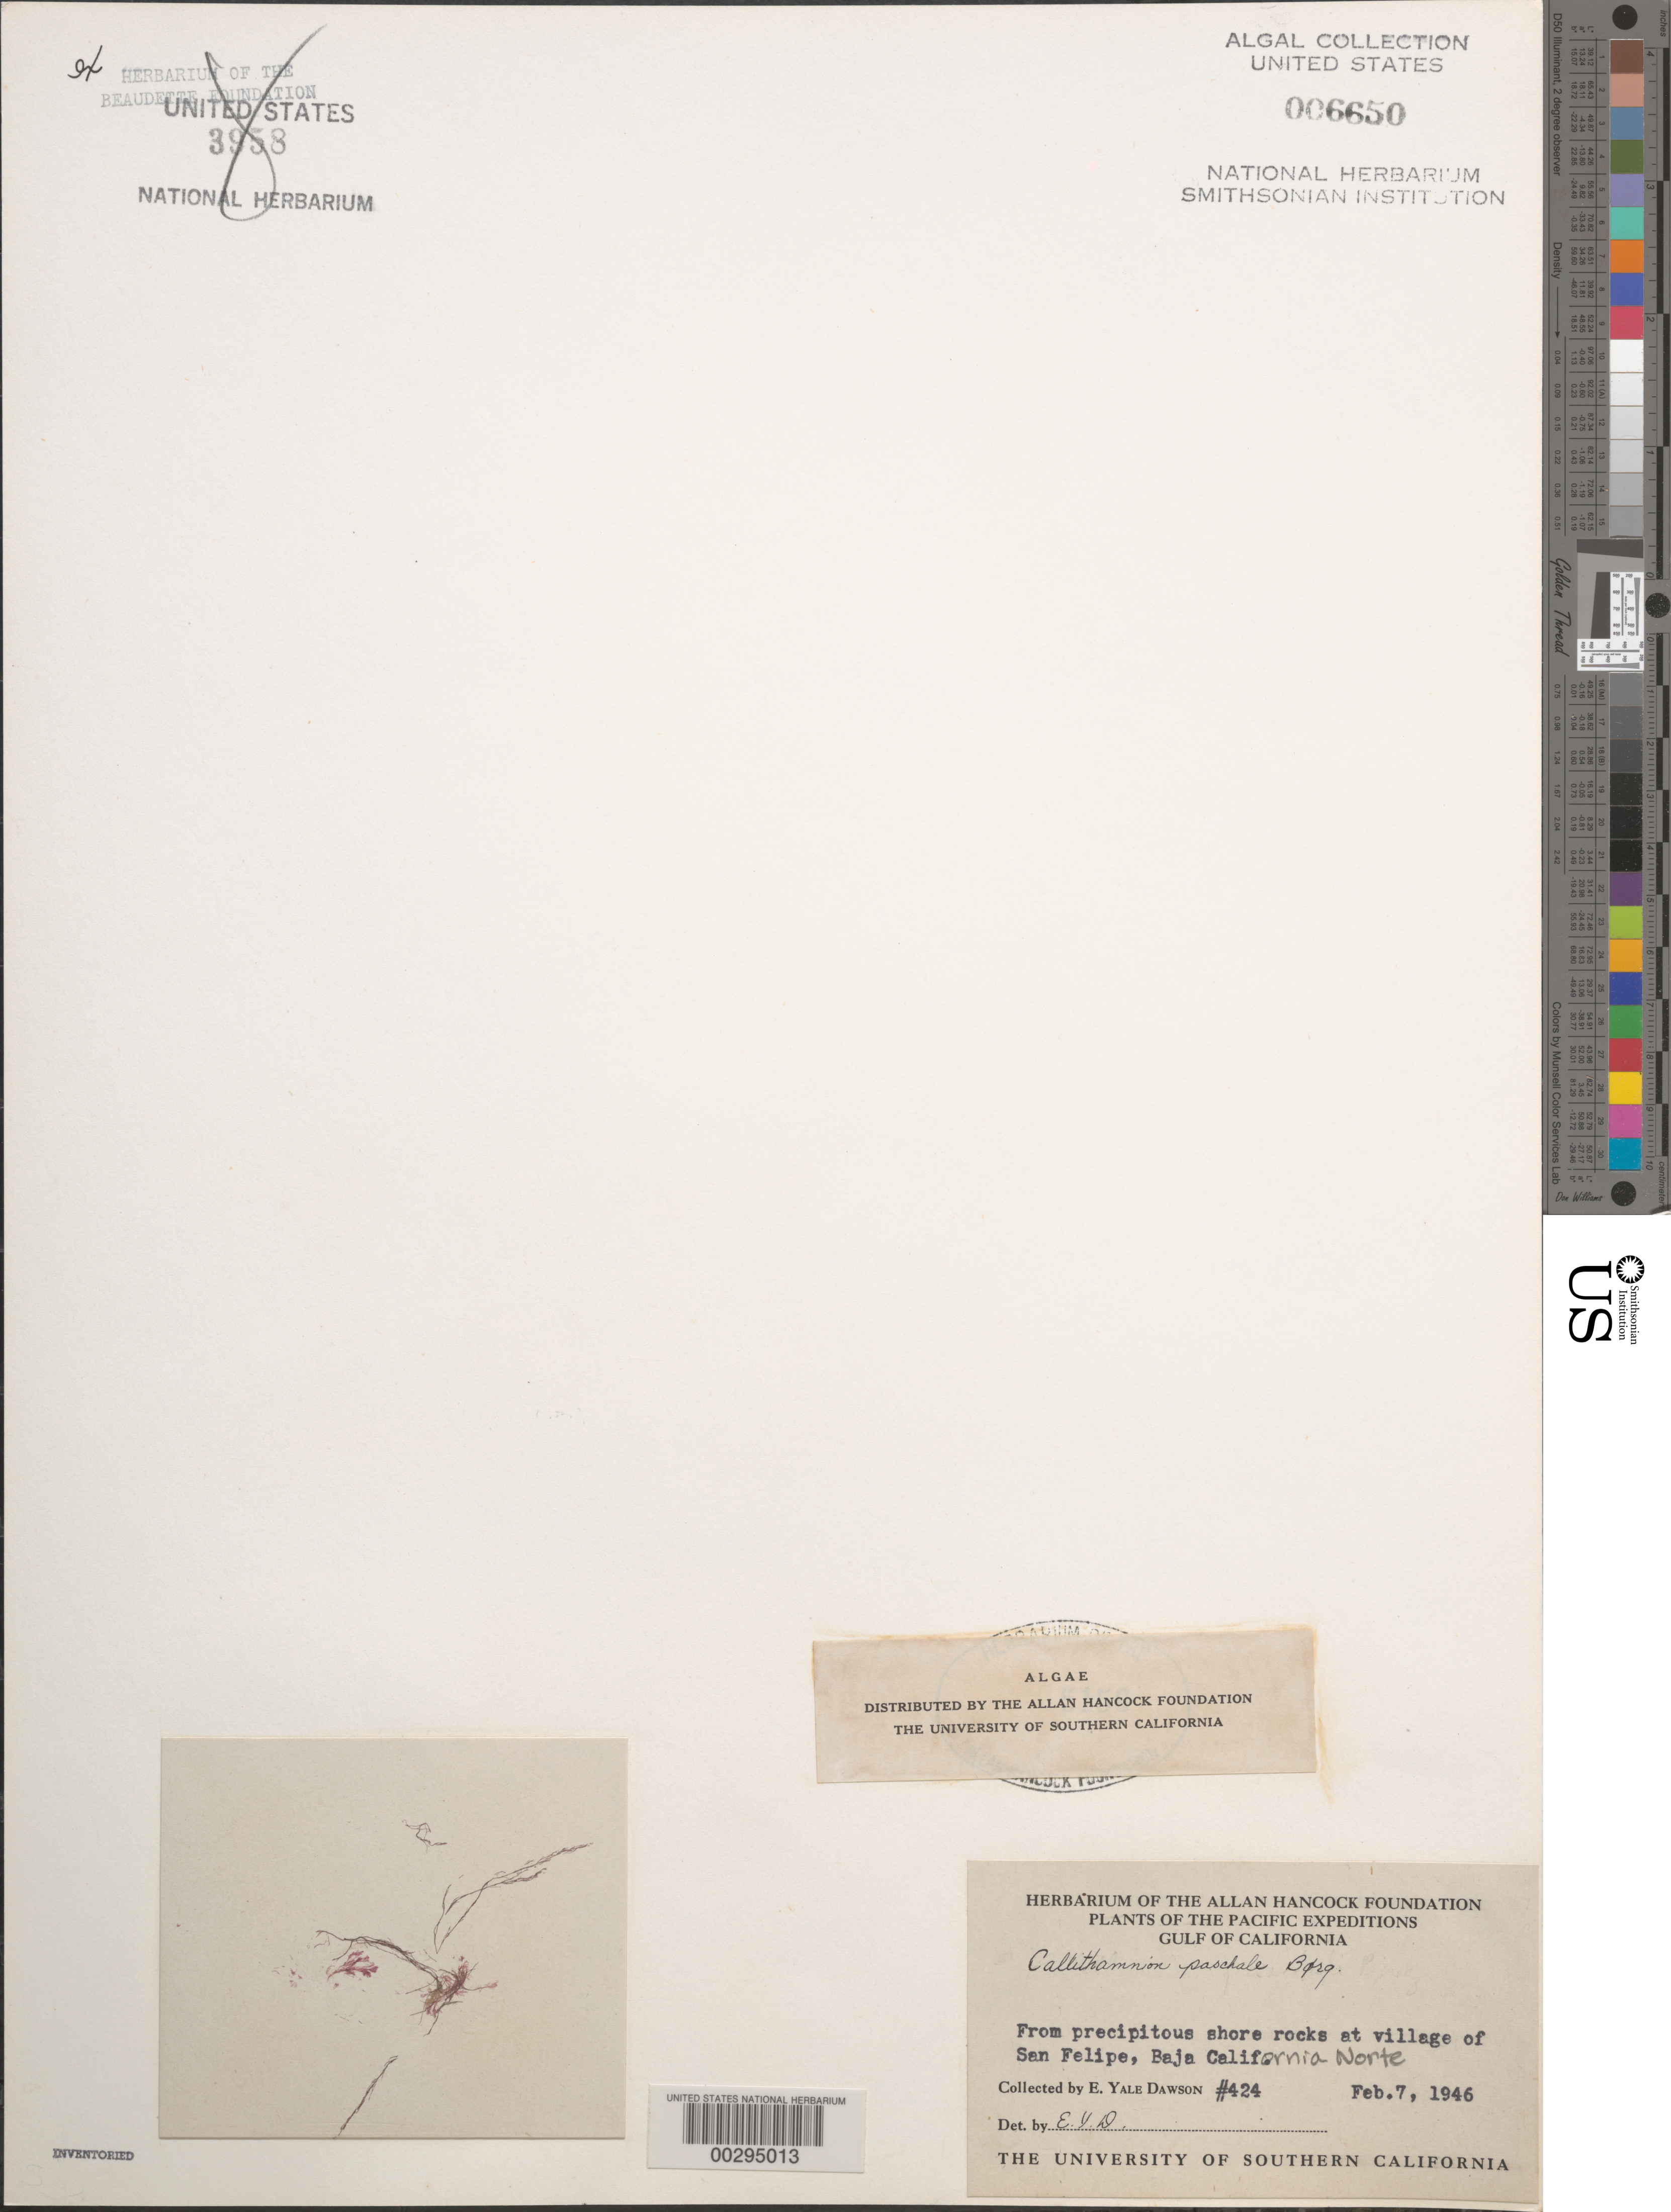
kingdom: Plantae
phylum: Rhodophyta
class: Florideophyceae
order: Ceramiales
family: Callithamniaceae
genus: Callithamnion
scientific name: Callithamnion paschale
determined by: Dawson, E. Y.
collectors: E. Y. Dawson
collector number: EYD 424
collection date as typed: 07 Feb 1946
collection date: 1946-02-07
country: Mexico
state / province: Baja California Norte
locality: San Felipe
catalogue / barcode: US 6650